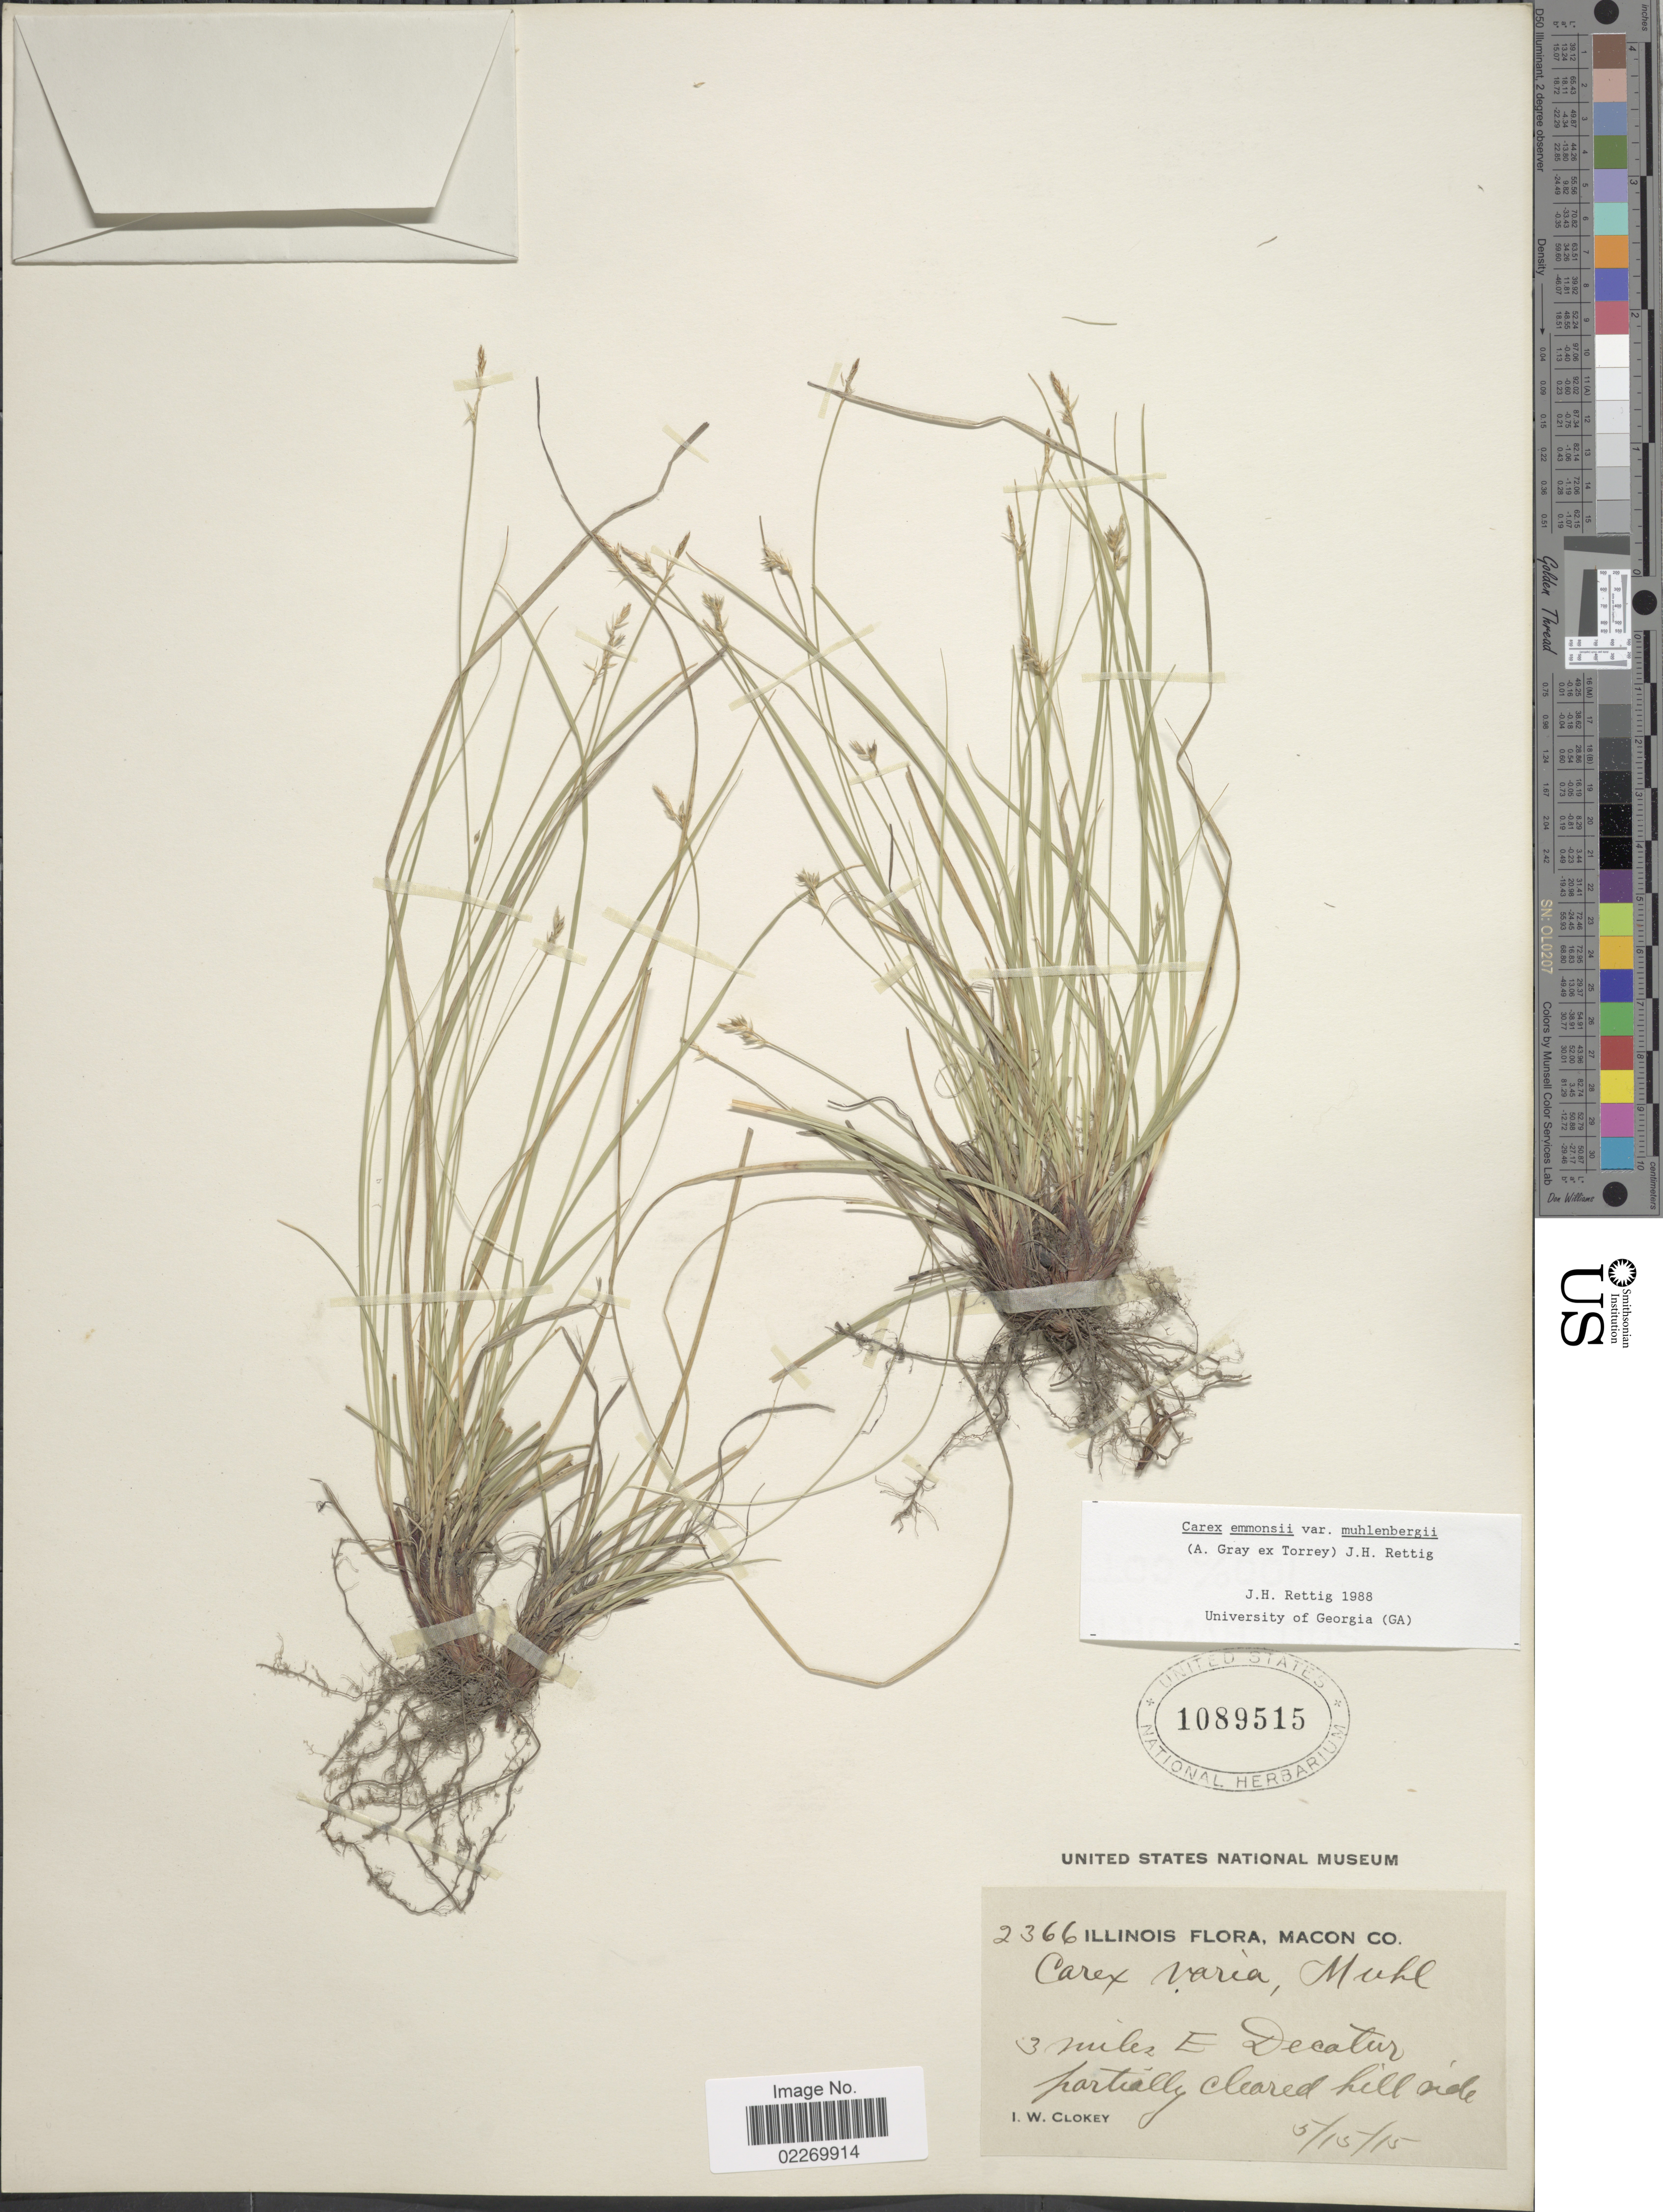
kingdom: Plantae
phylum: Tracheophyta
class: Liliopsida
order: Poales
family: Cyperaceae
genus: Carex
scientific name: Carex albicans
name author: Willd. ex Spreng.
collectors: I. W. Clokey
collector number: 2366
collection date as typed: Transcribed d/m/y: 15/5/15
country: United States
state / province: Illinois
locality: Macon Co., 3 miles E Decatur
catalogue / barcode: US 1089515